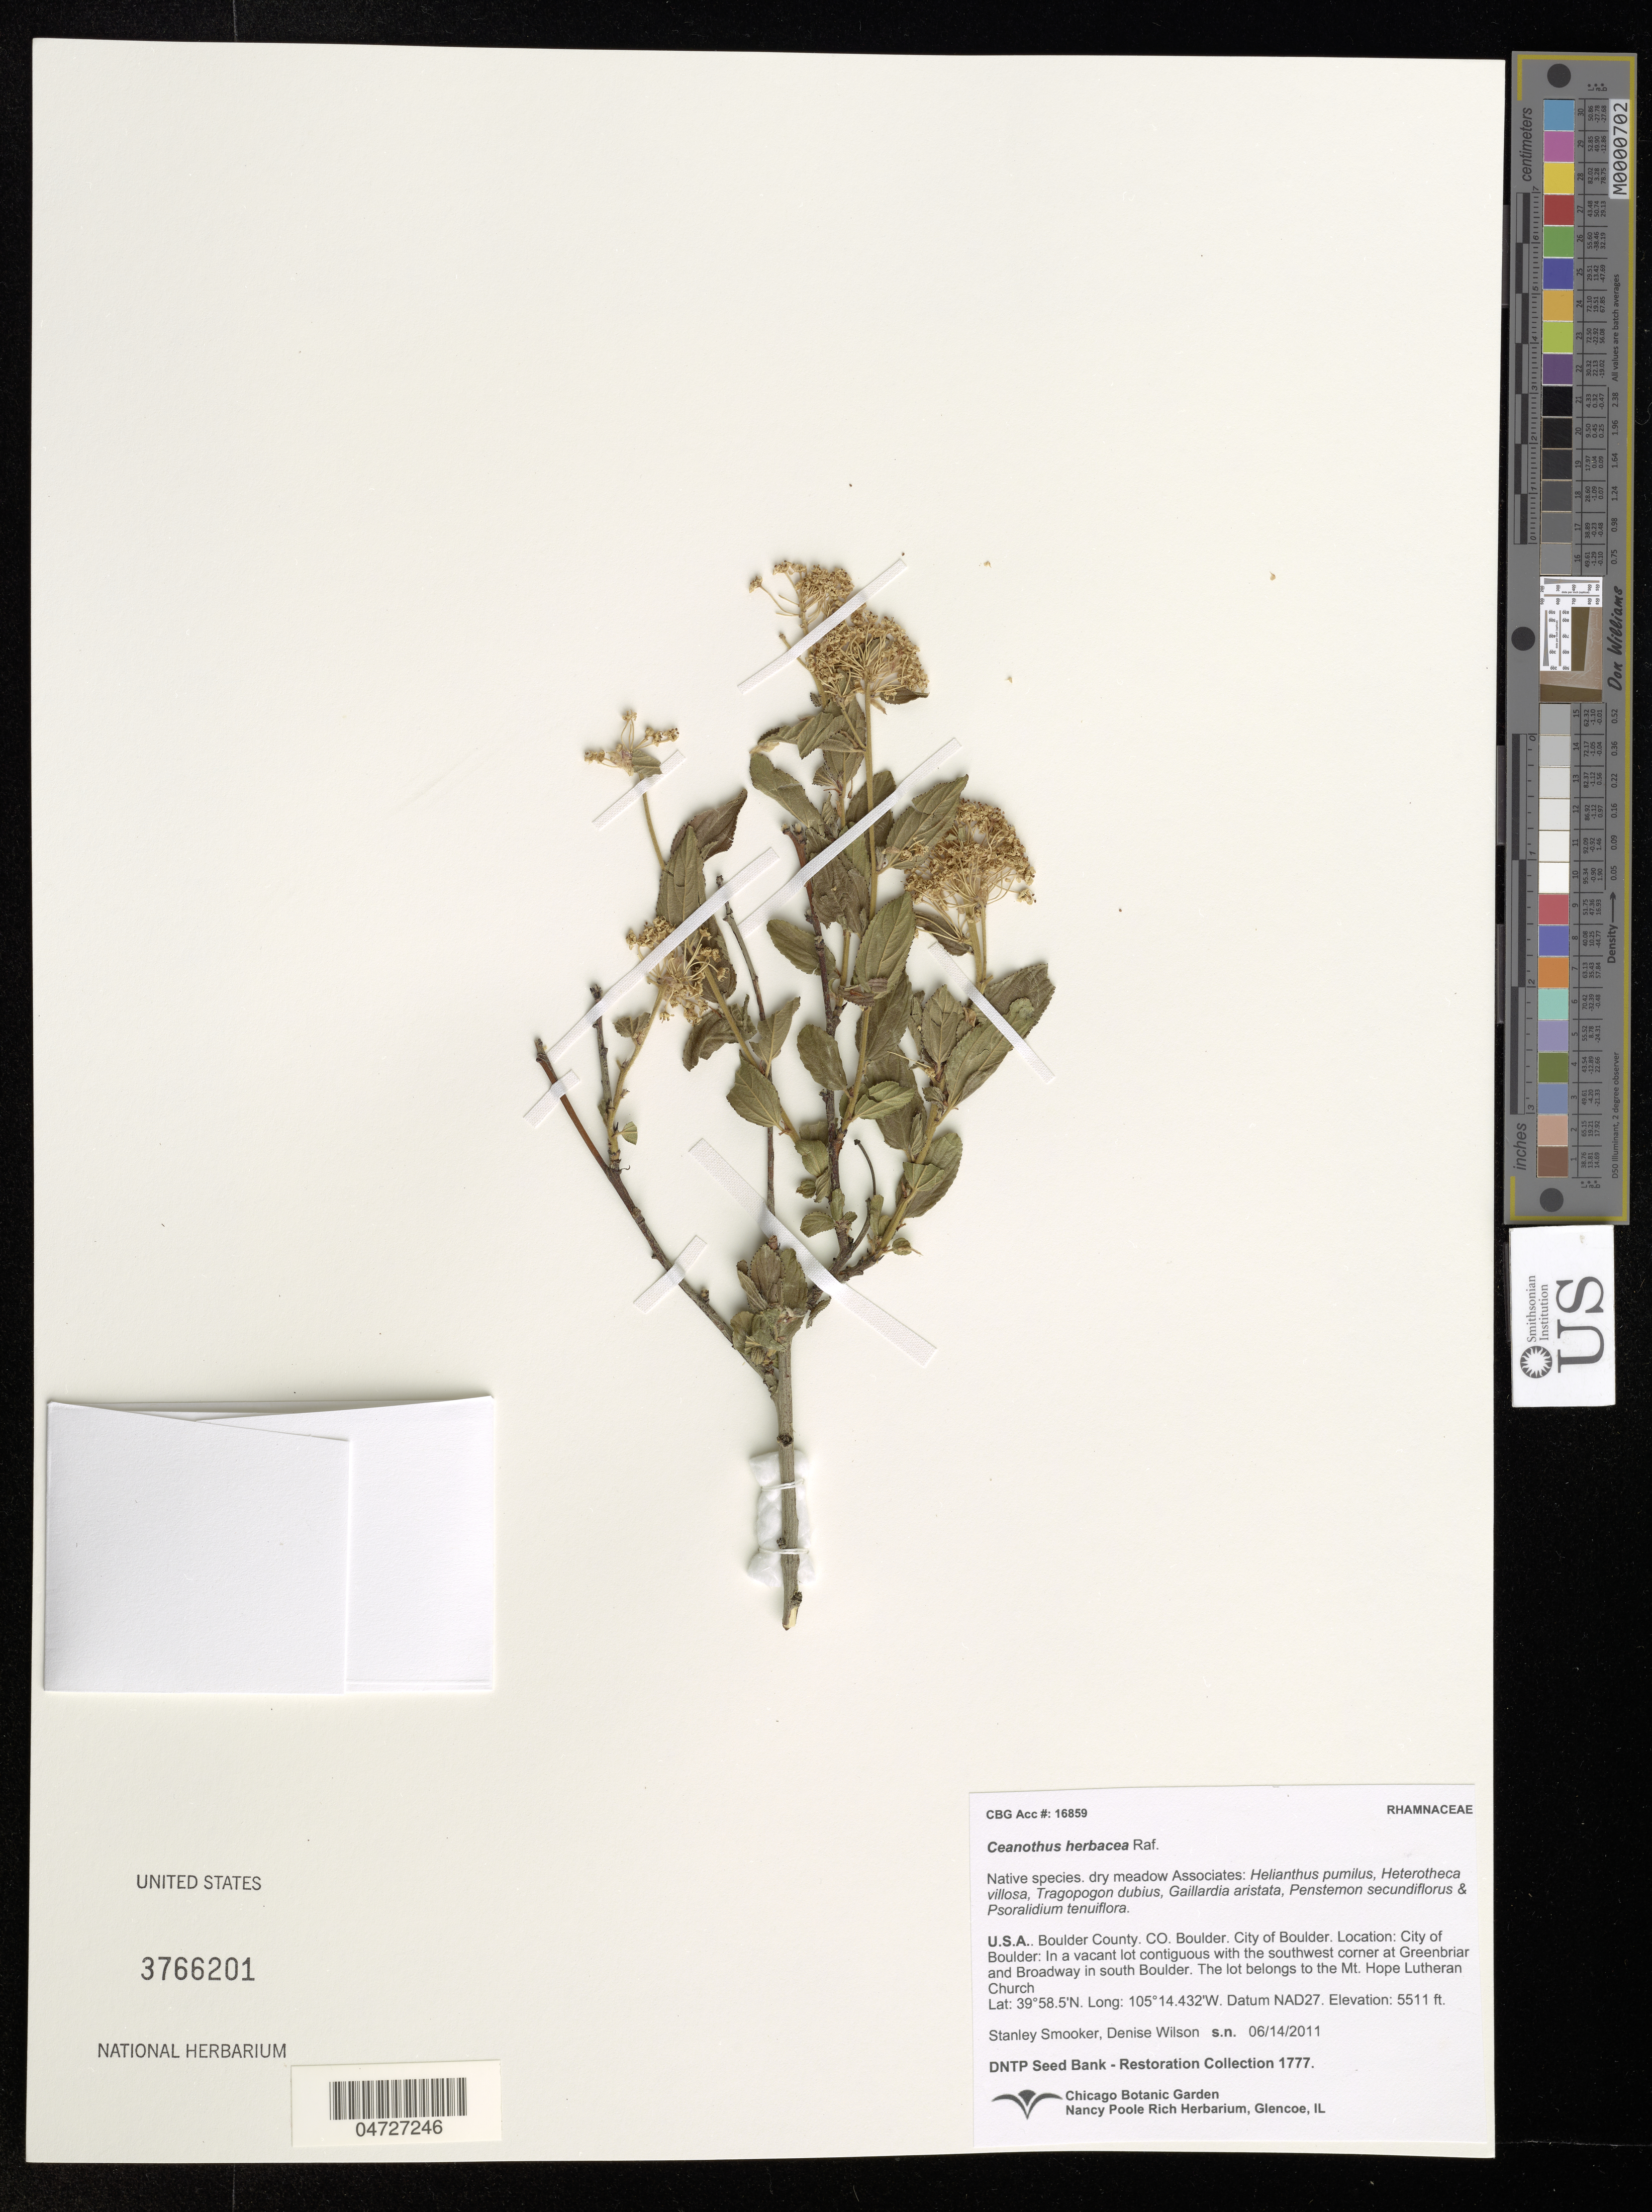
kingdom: Plantae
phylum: Tracheophyta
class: Magnoliopsida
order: Rosales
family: Rhamnaceae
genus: Ceanothus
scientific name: Ceanothus herbaceus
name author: Raf.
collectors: S. Smookler & D. Wilson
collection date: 2011-06-14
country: United States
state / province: Colorado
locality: Boulder County. City of Boulder: In a vacant lot contiguous with the southwest corner at Greenbriar and Broadway in south Boulder. The lot belongs to the Mt. Hope Lutheran Church.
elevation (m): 1680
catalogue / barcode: US 3766201